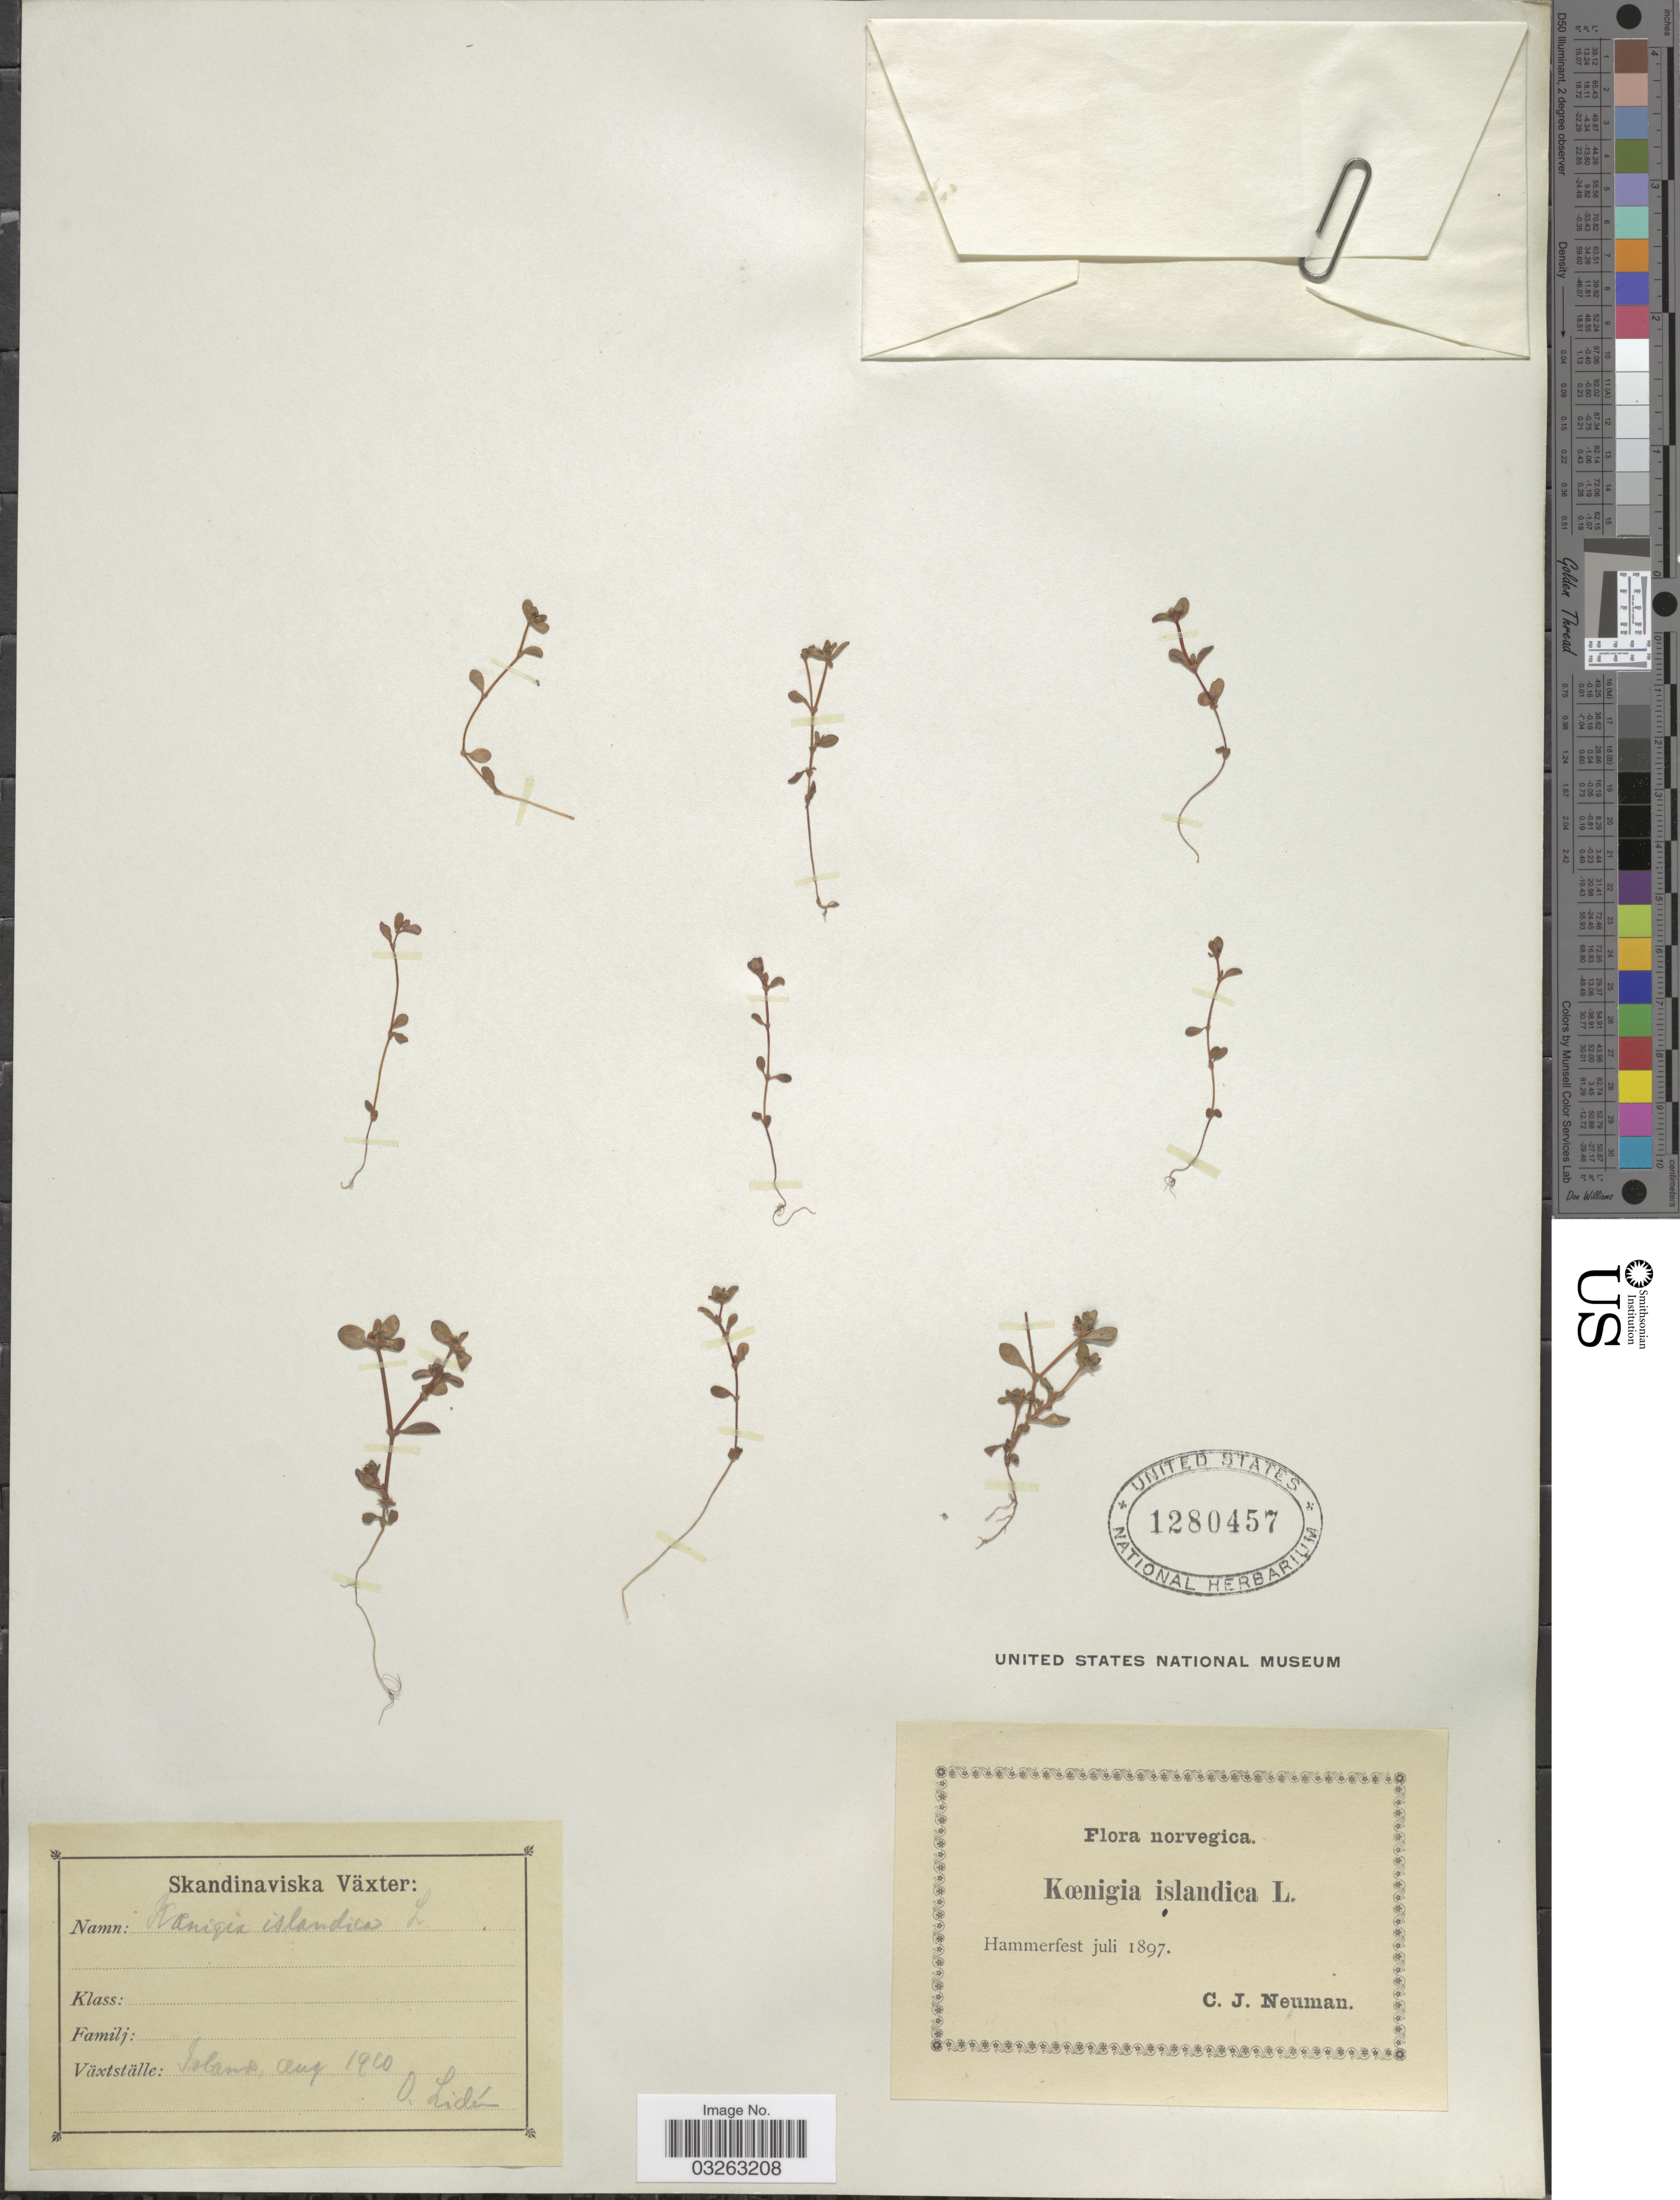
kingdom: Plantae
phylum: Tracheophyta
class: Magnoliopsida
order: Caryophyllales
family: Polygonaceae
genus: Koenigia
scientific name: Koenigia islandica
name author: L.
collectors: C. Neuman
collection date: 1897-07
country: Norway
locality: Norvegica. Hammerfest.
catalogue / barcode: US 1280457-2